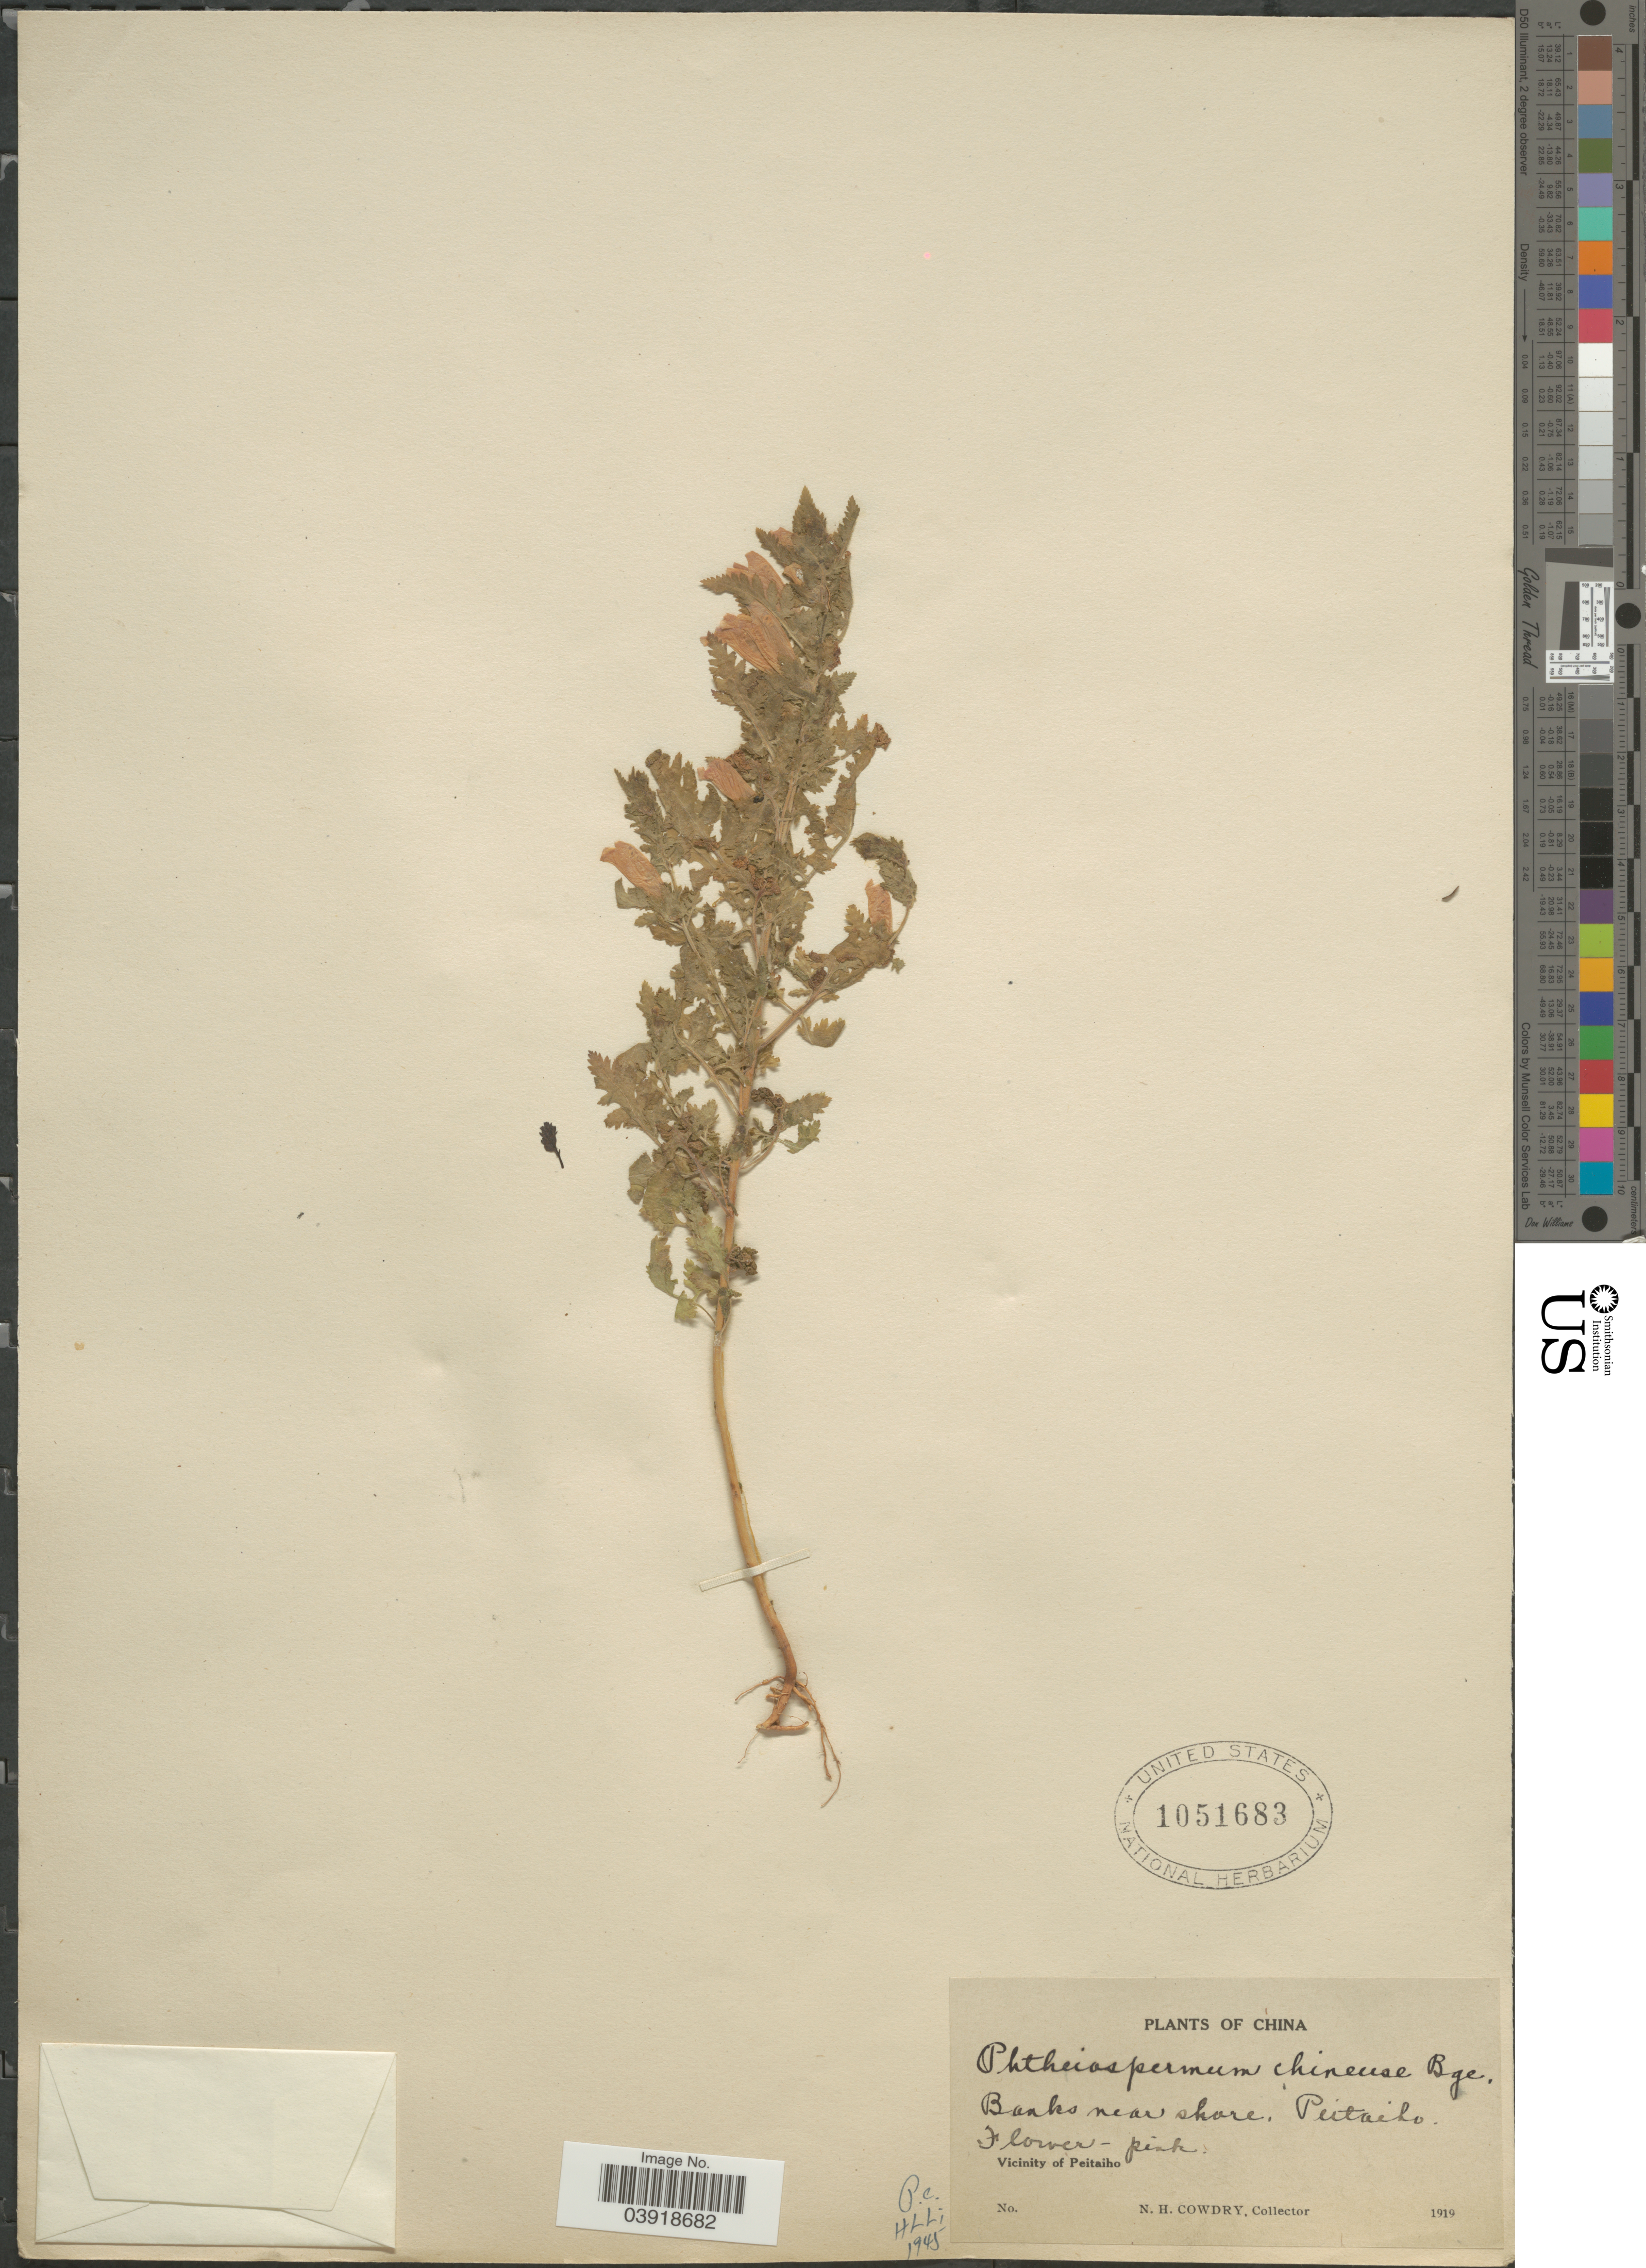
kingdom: Plantae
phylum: Tracheophyta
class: Magnoliopsida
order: Lamiales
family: Orobanchaceae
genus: Phtheirospermum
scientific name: Phtheirospermum chinense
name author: Bunge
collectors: N. H. Cowdry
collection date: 1919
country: China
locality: Banks near shore. Peitaiho. Vicinity of Peitaiho.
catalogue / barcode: US 1051683